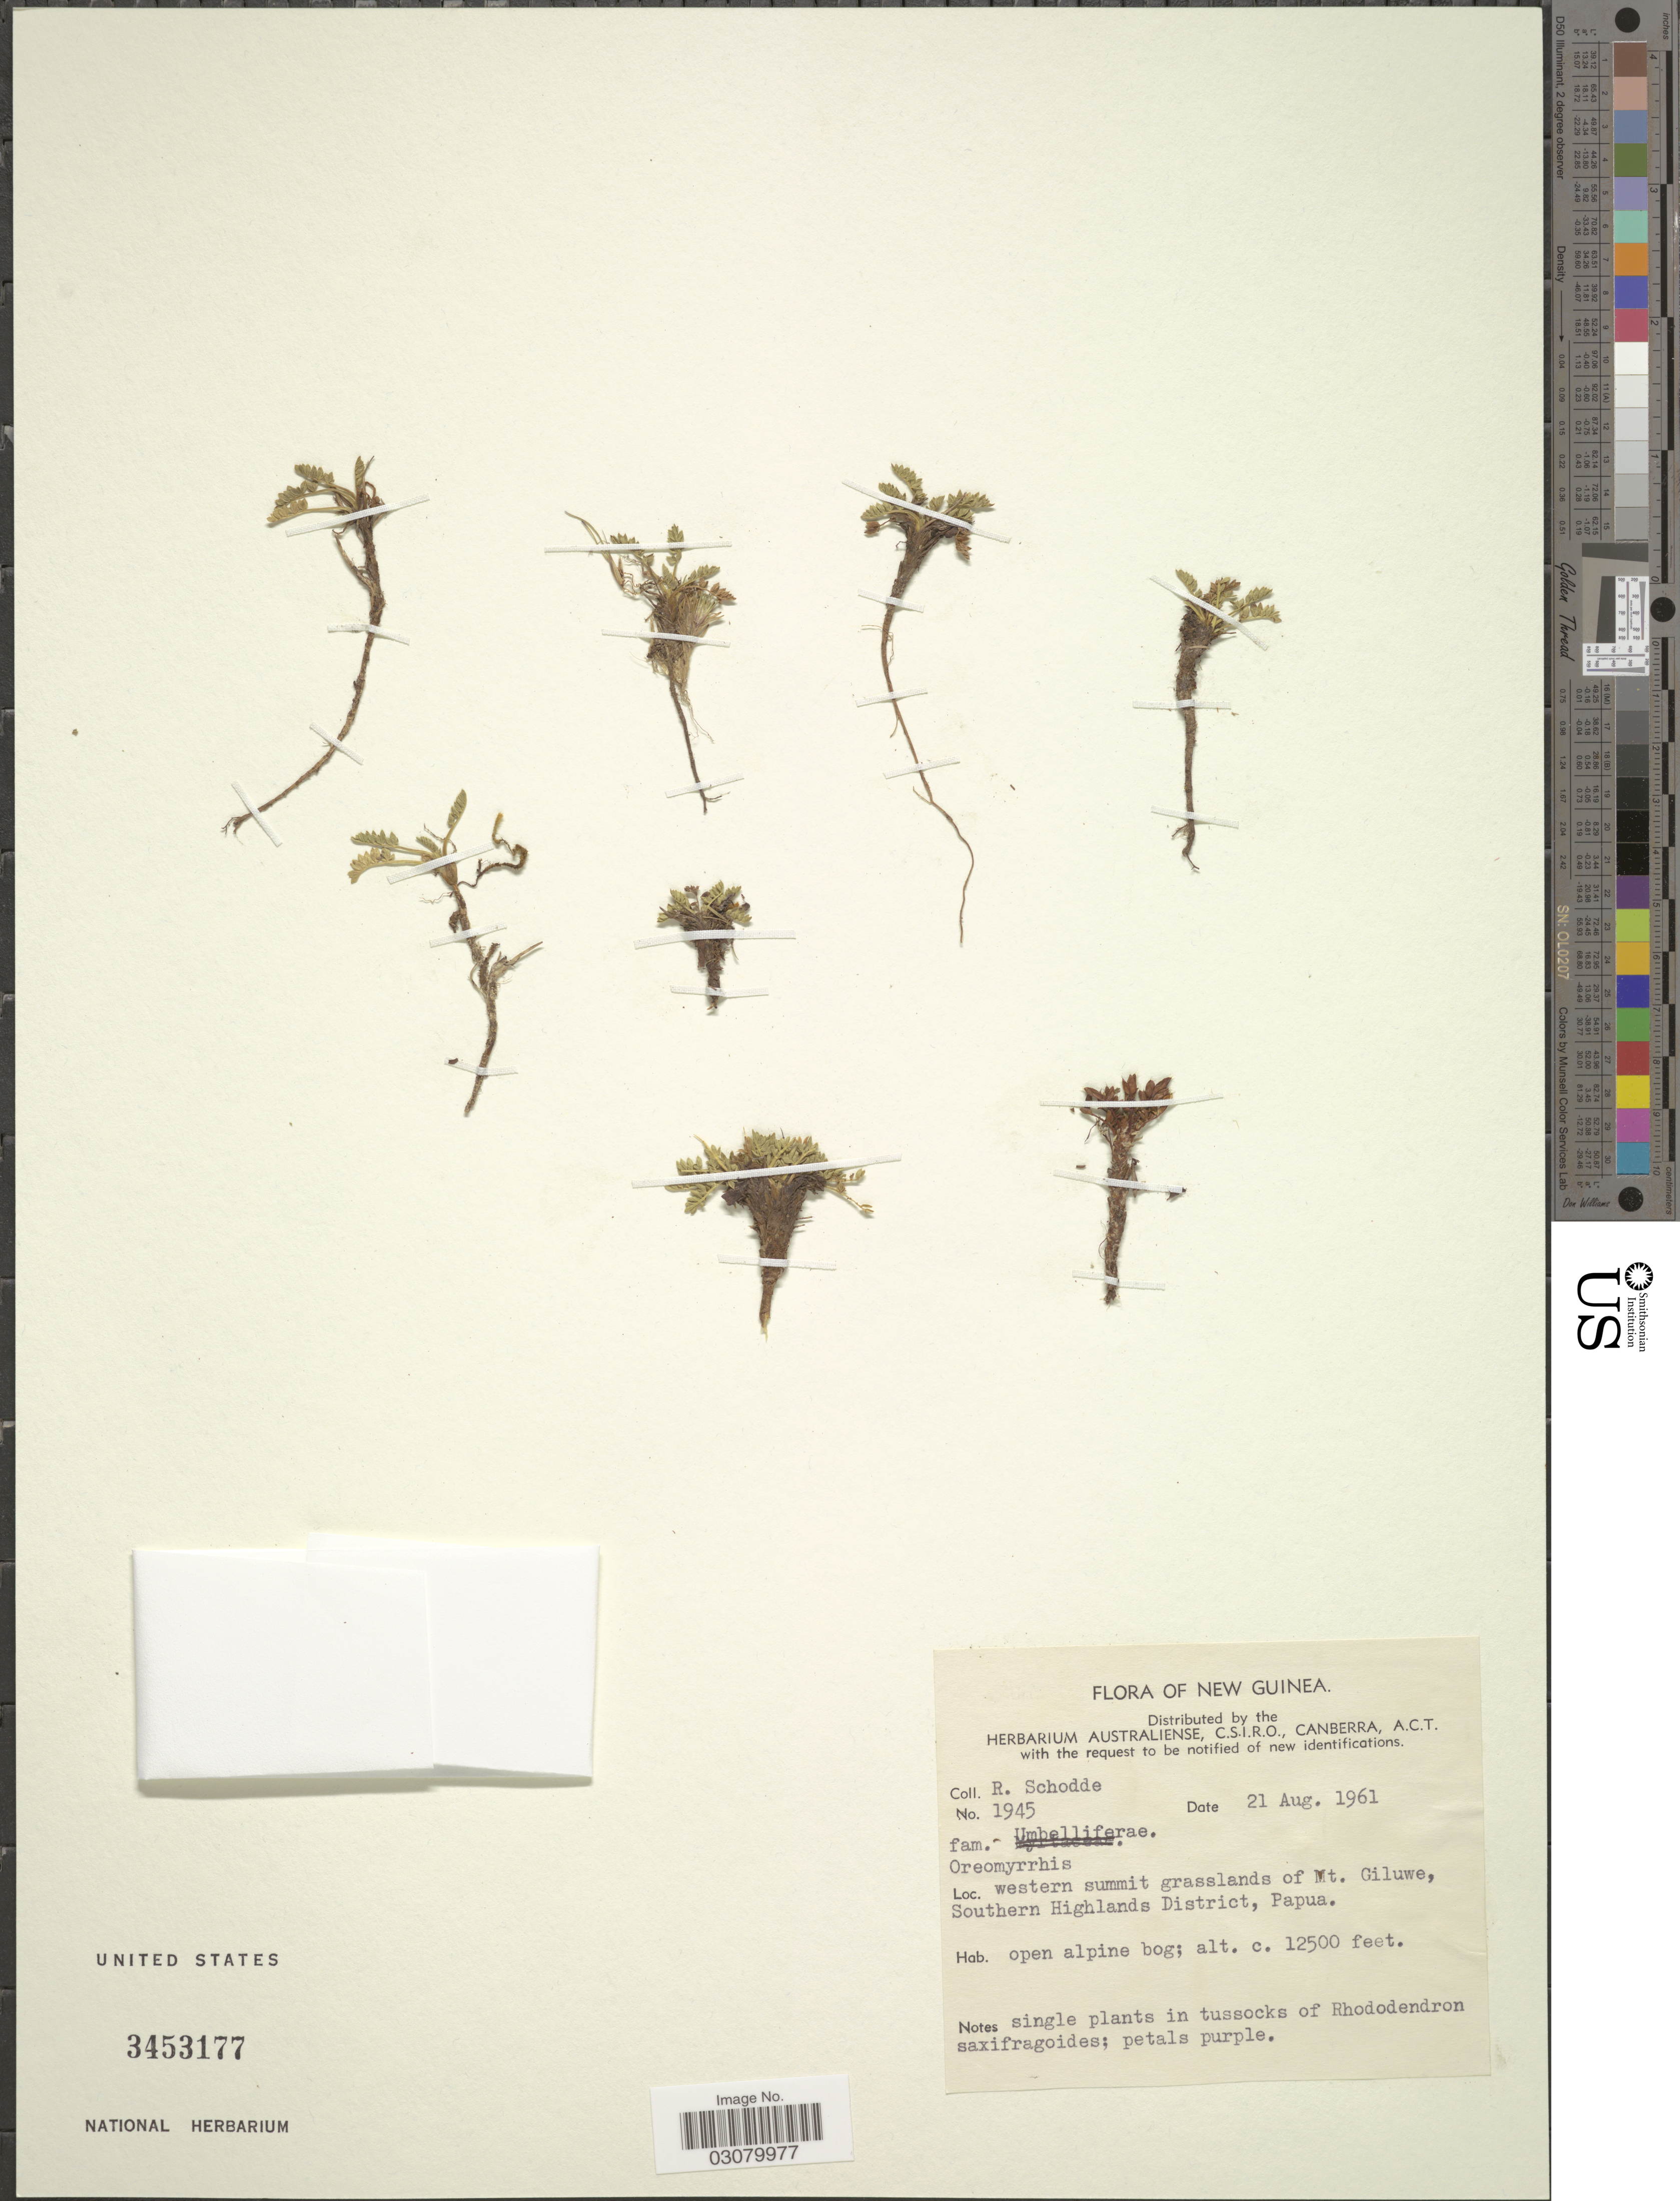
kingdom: Plantae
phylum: Tracheophyta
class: Magnoliopsida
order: Apiales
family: Apiaceae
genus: Oreomyrrhis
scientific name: Oreomyrrhis sp.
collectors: R. Schodde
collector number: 1945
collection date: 1961-08-21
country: Papua New Guinea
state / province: Southern Highlands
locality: New Guinea. Western summit grasslands of Mt. Giluwe, Southern Highlands District, Papua.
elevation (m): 3810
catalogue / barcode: US 3453177